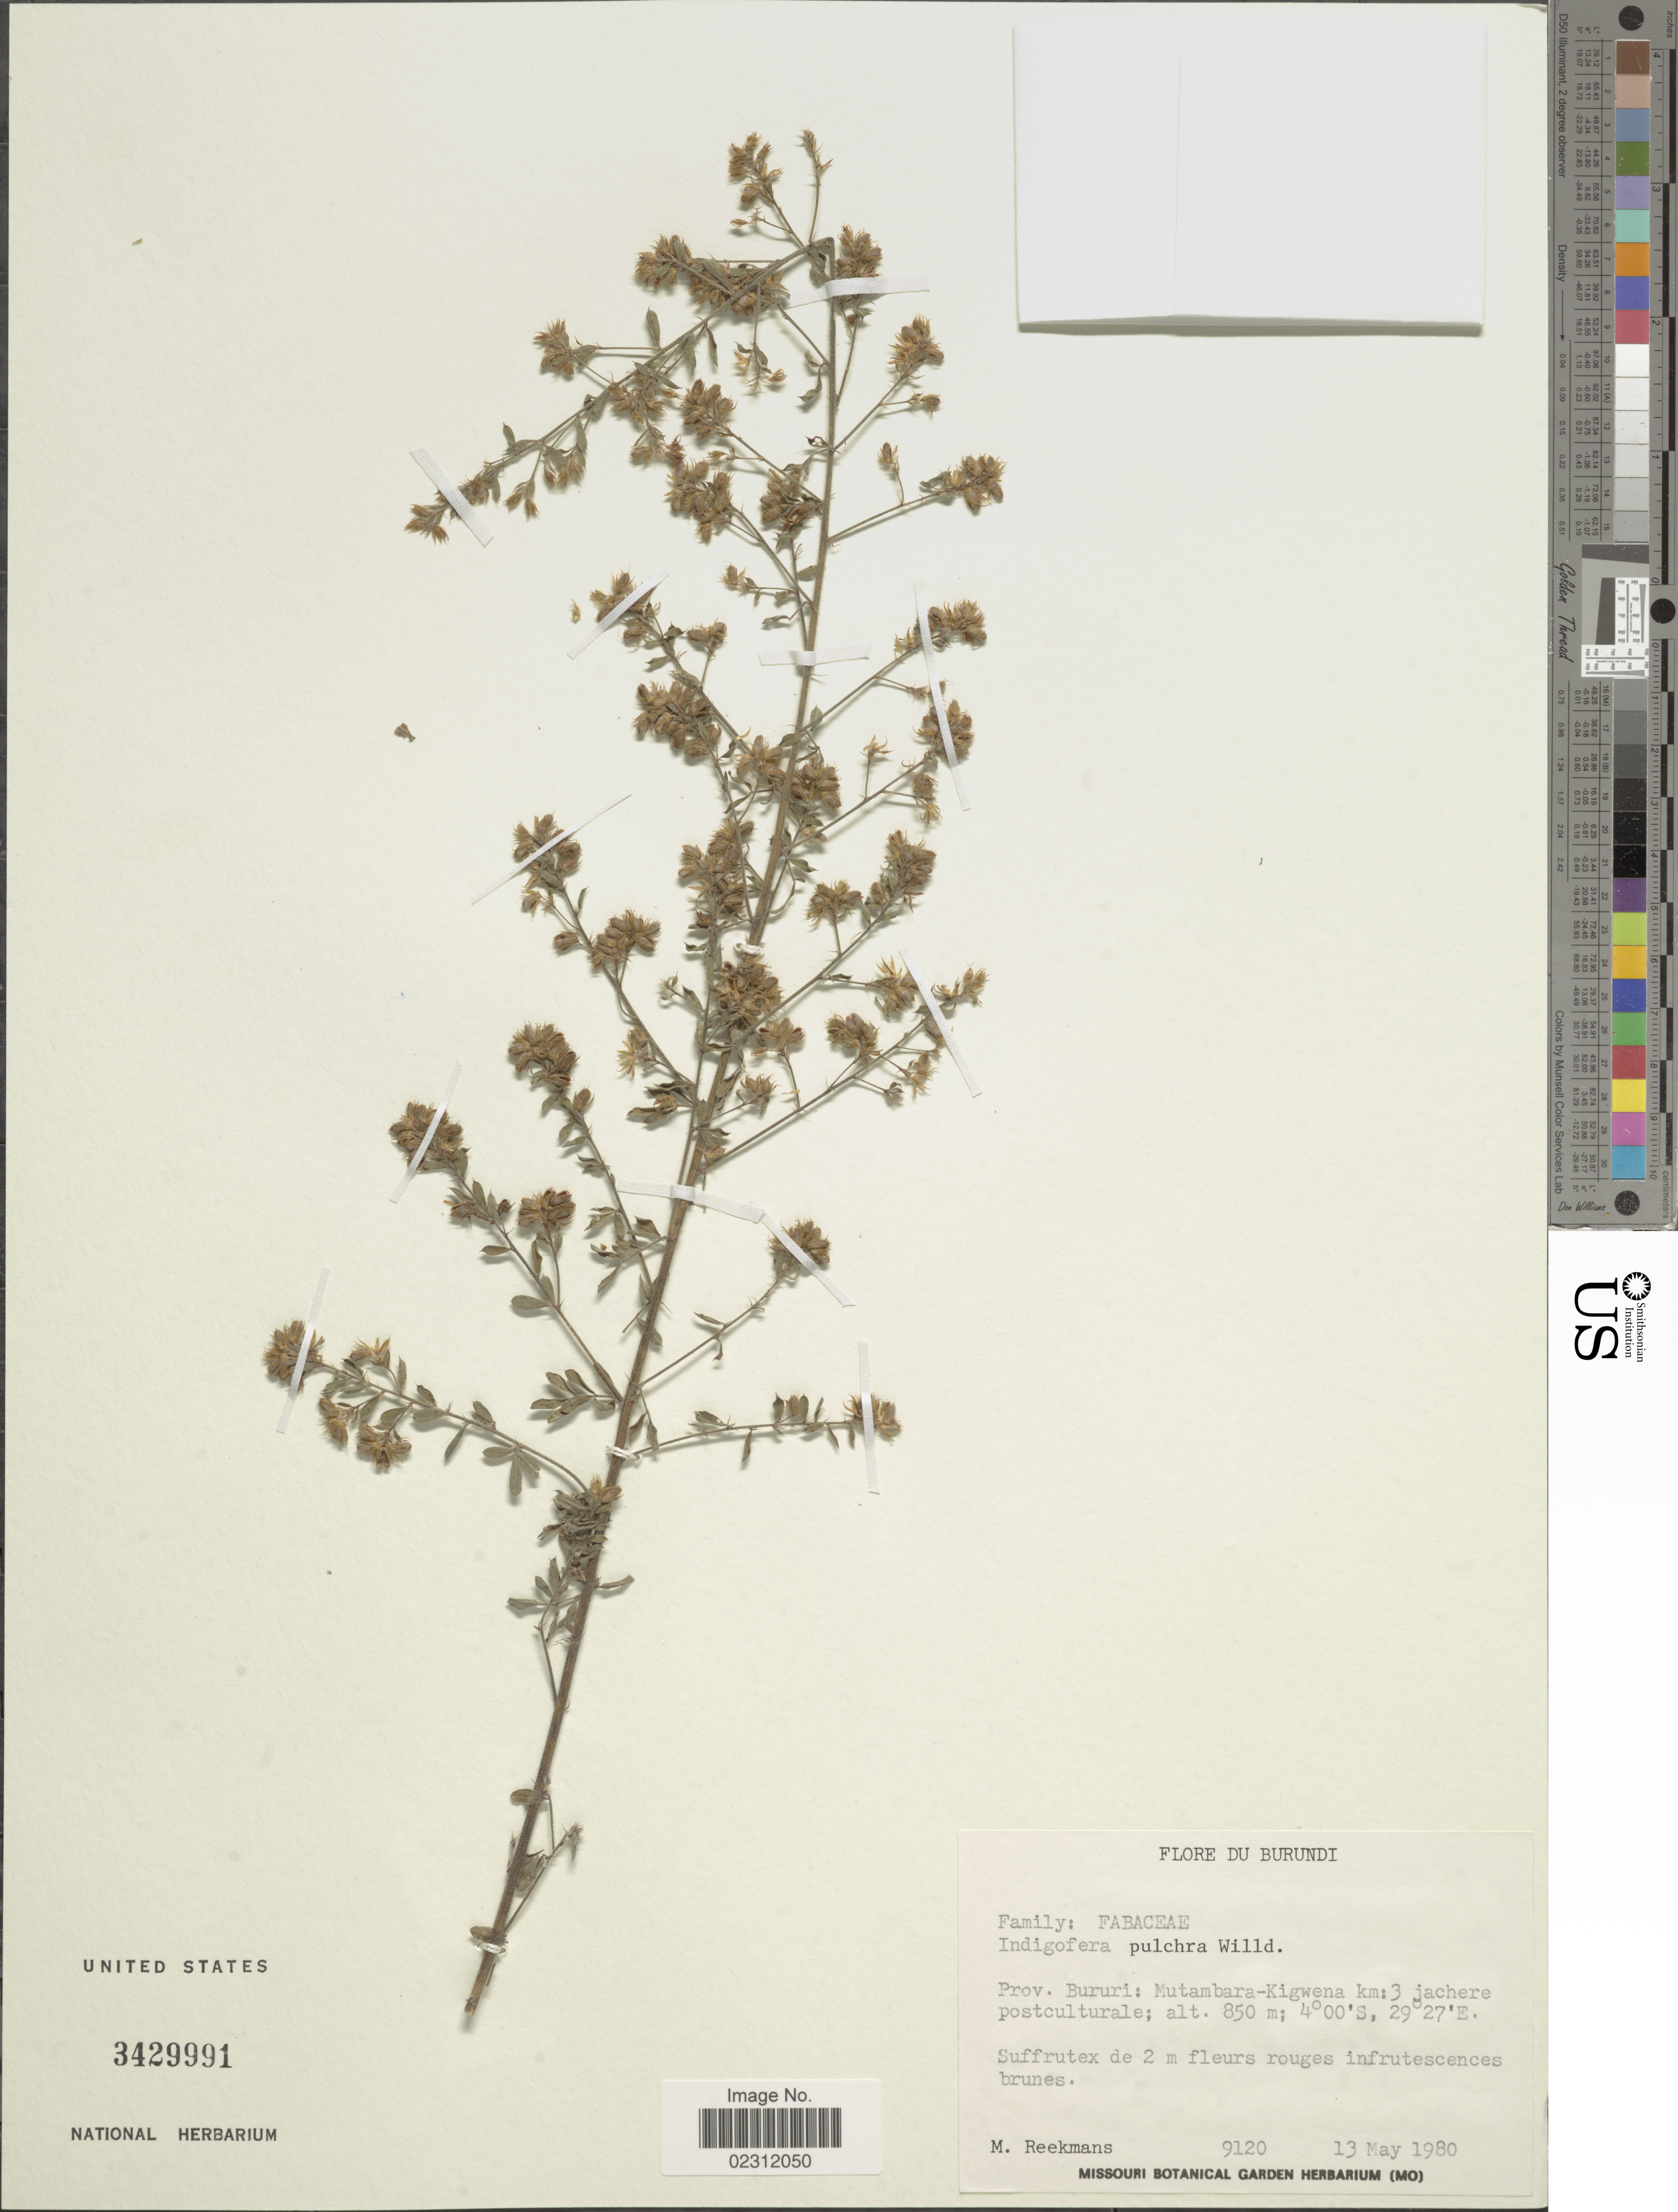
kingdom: Plantae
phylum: Tracheophyta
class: Magnoliopsida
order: Fabales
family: Fabaceae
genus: Indigofera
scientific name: Indigofera pulchra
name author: Willd.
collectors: M. Reekmans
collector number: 9120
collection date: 1980-05-13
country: Burundi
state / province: Bururi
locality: Mutambara-Kigwena km 3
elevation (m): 850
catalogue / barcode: US 3429991